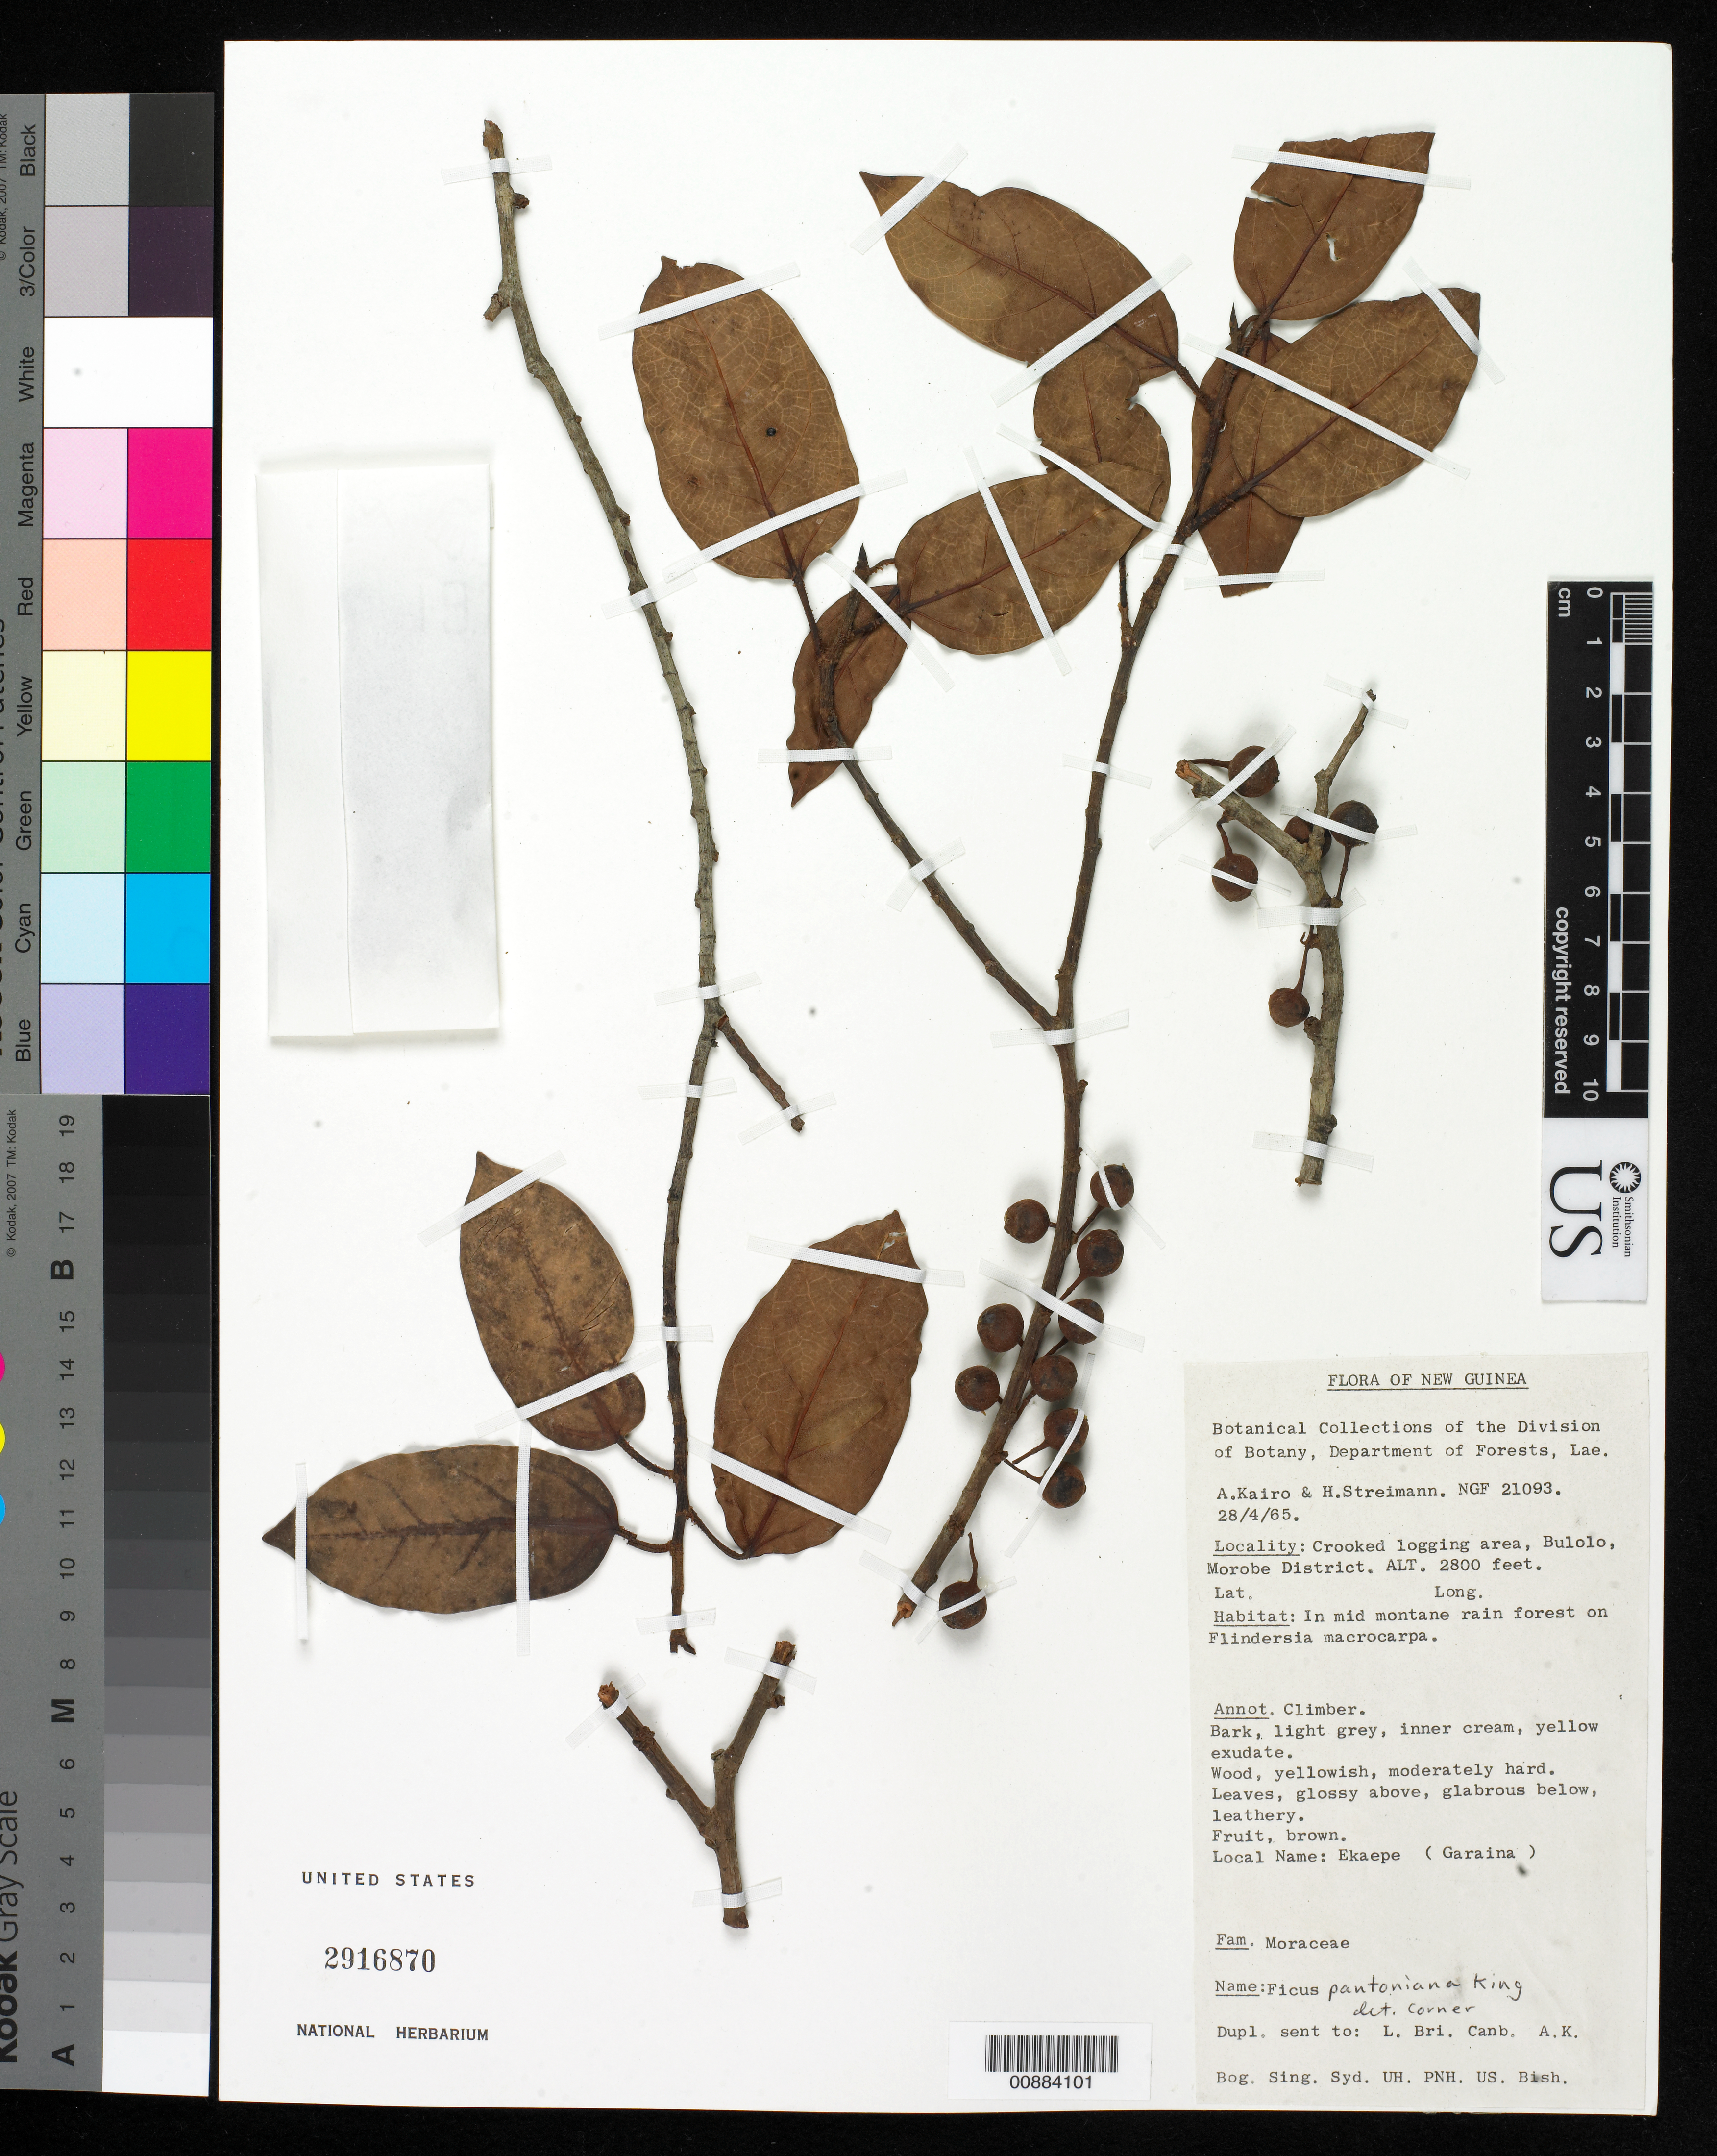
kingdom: Plantae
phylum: Tracheophyta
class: Magnoliopsida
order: Rosales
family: Moraceae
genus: Ficus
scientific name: Ficus pantoniana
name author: King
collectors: A. Kairo & H. Streimann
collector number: NGF 21093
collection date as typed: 28 Apr 1965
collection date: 1965-04-28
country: Papua New Guinea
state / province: Morobe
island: New Guinea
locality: crooked logging area, Bulolo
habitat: mid montane rain forest on Flindersia macrocarpa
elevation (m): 853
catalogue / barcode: US 2916870